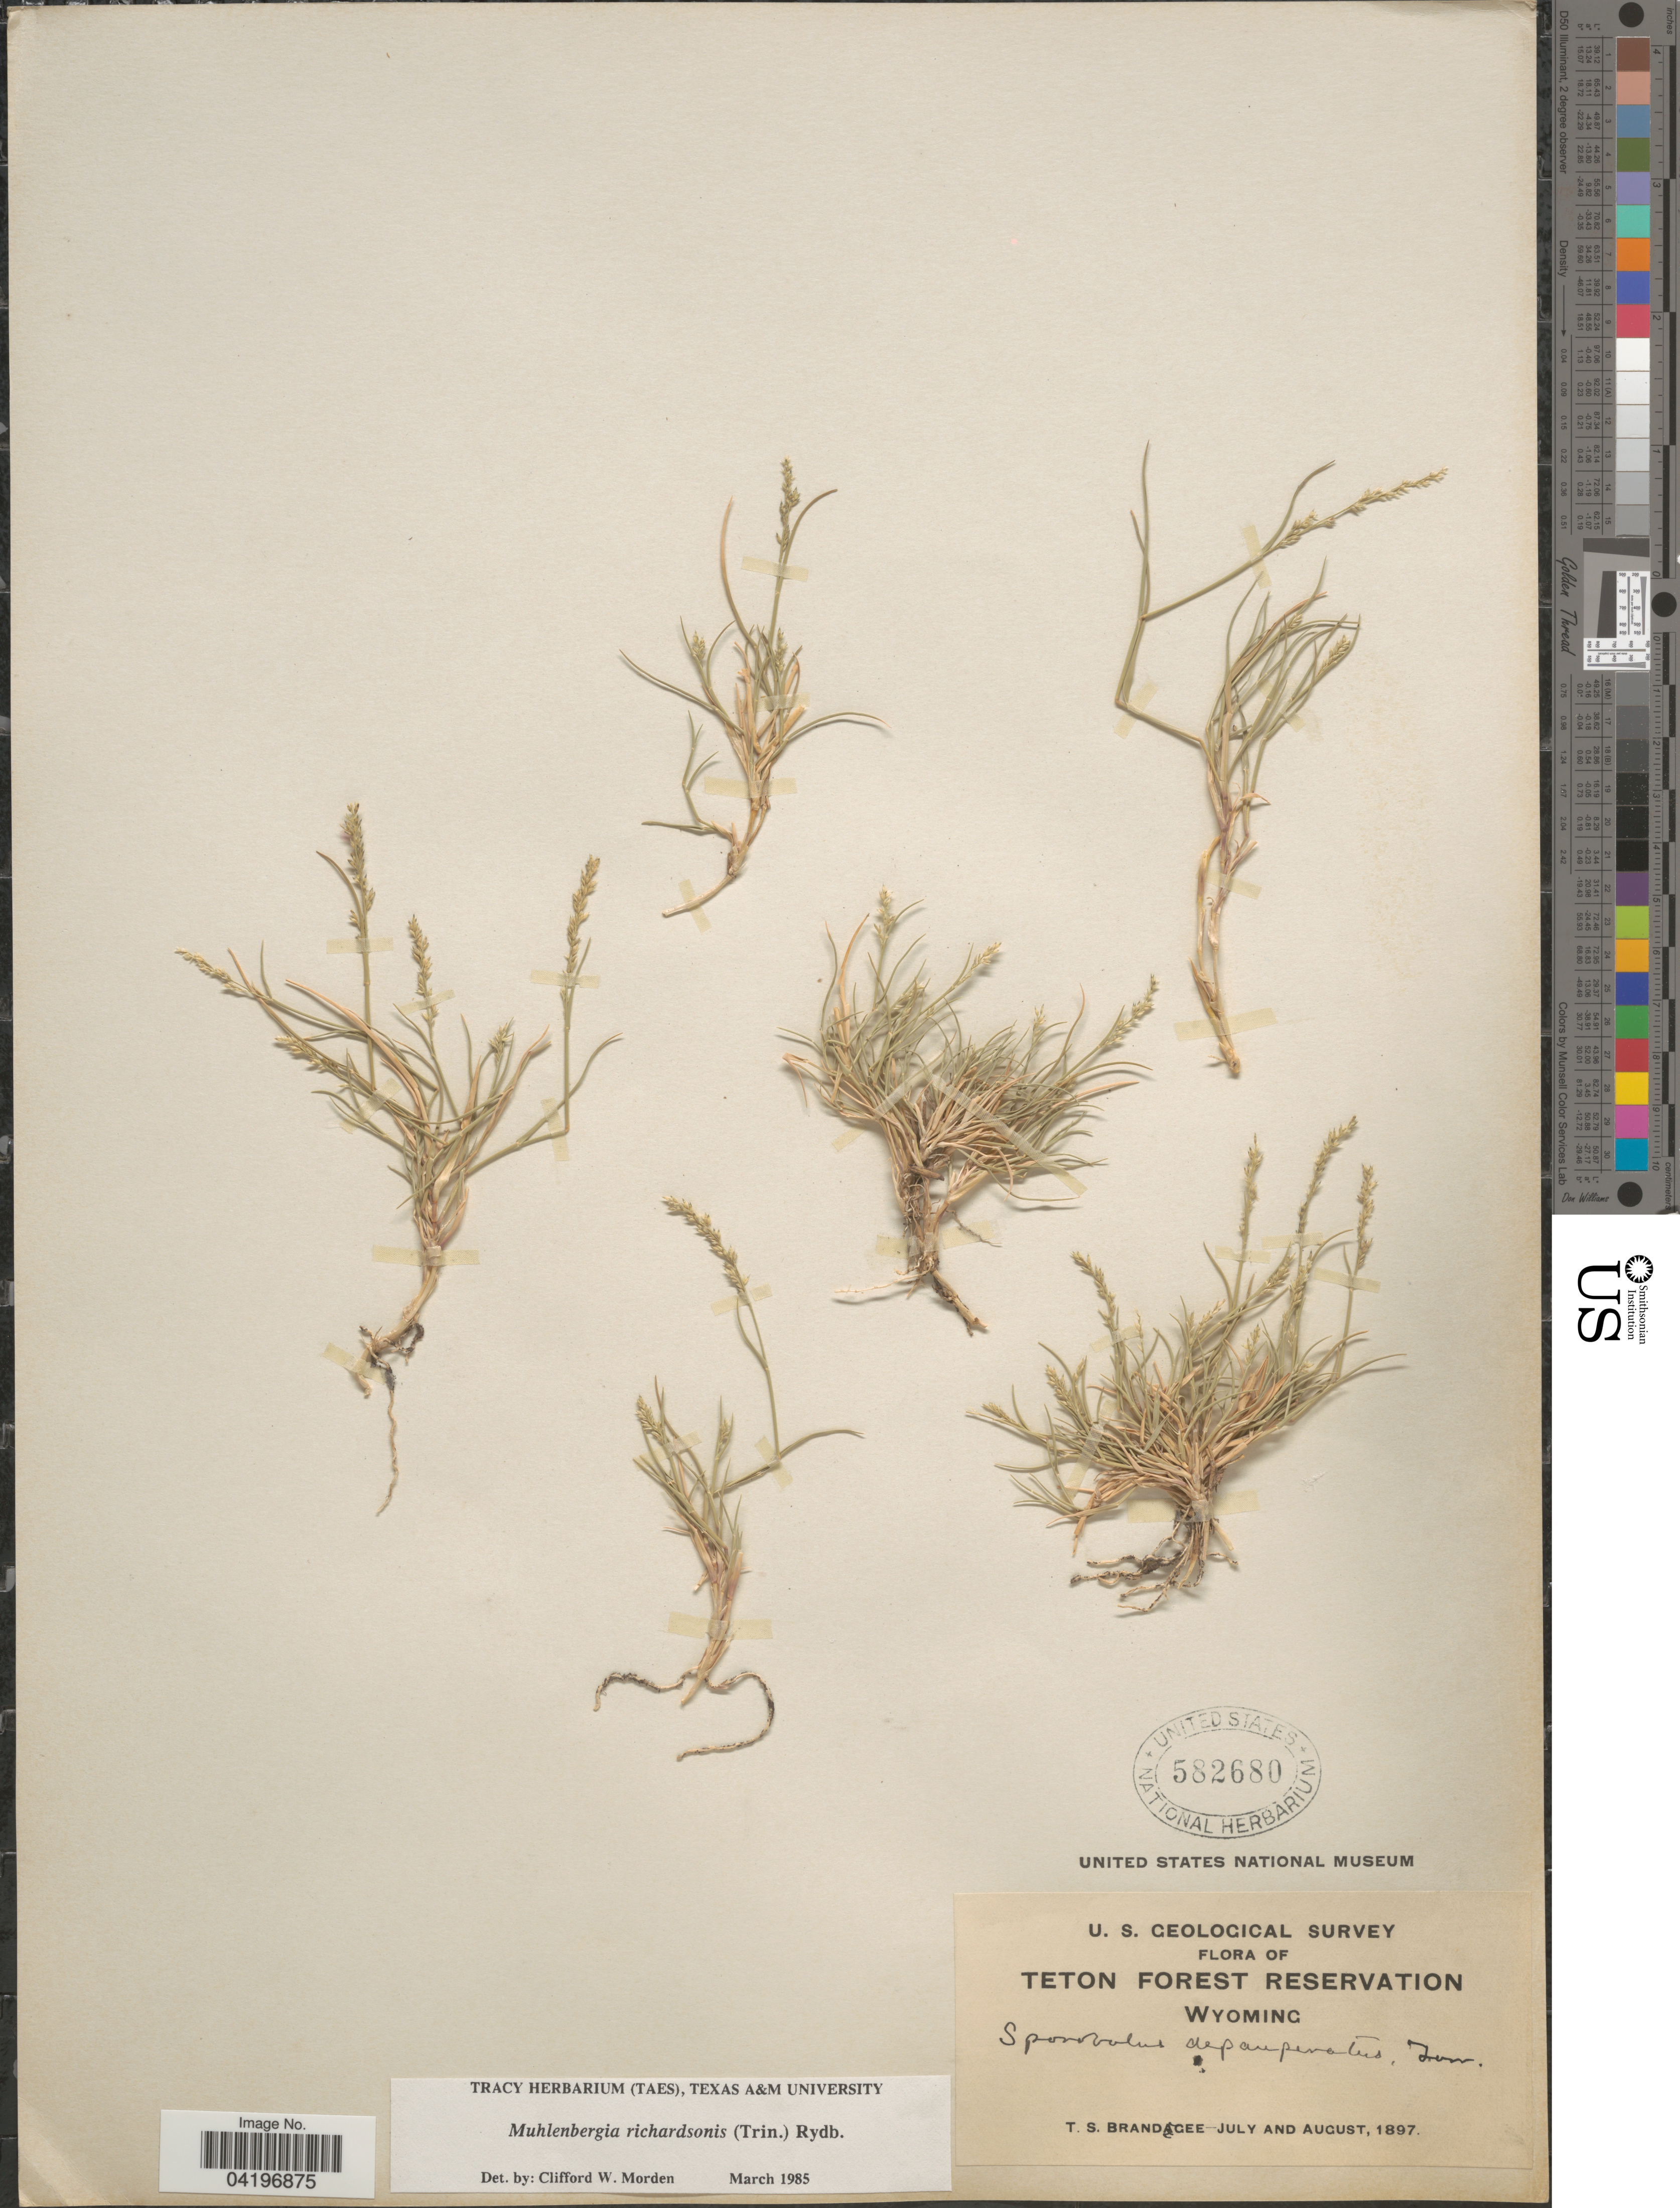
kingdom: Plantae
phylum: Tracheophyta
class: Liliopsida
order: Poales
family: Poaceae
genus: Muhlenbergia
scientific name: Muhlenbergia richardsonis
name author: (Trin.) Rydb.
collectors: T. S. Brandegee (herbarium)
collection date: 1897-07/1897-08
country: United States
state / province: Wyoming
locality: U.S. Geological Survey. Teton Forest Reservation.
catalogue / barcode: US 582680